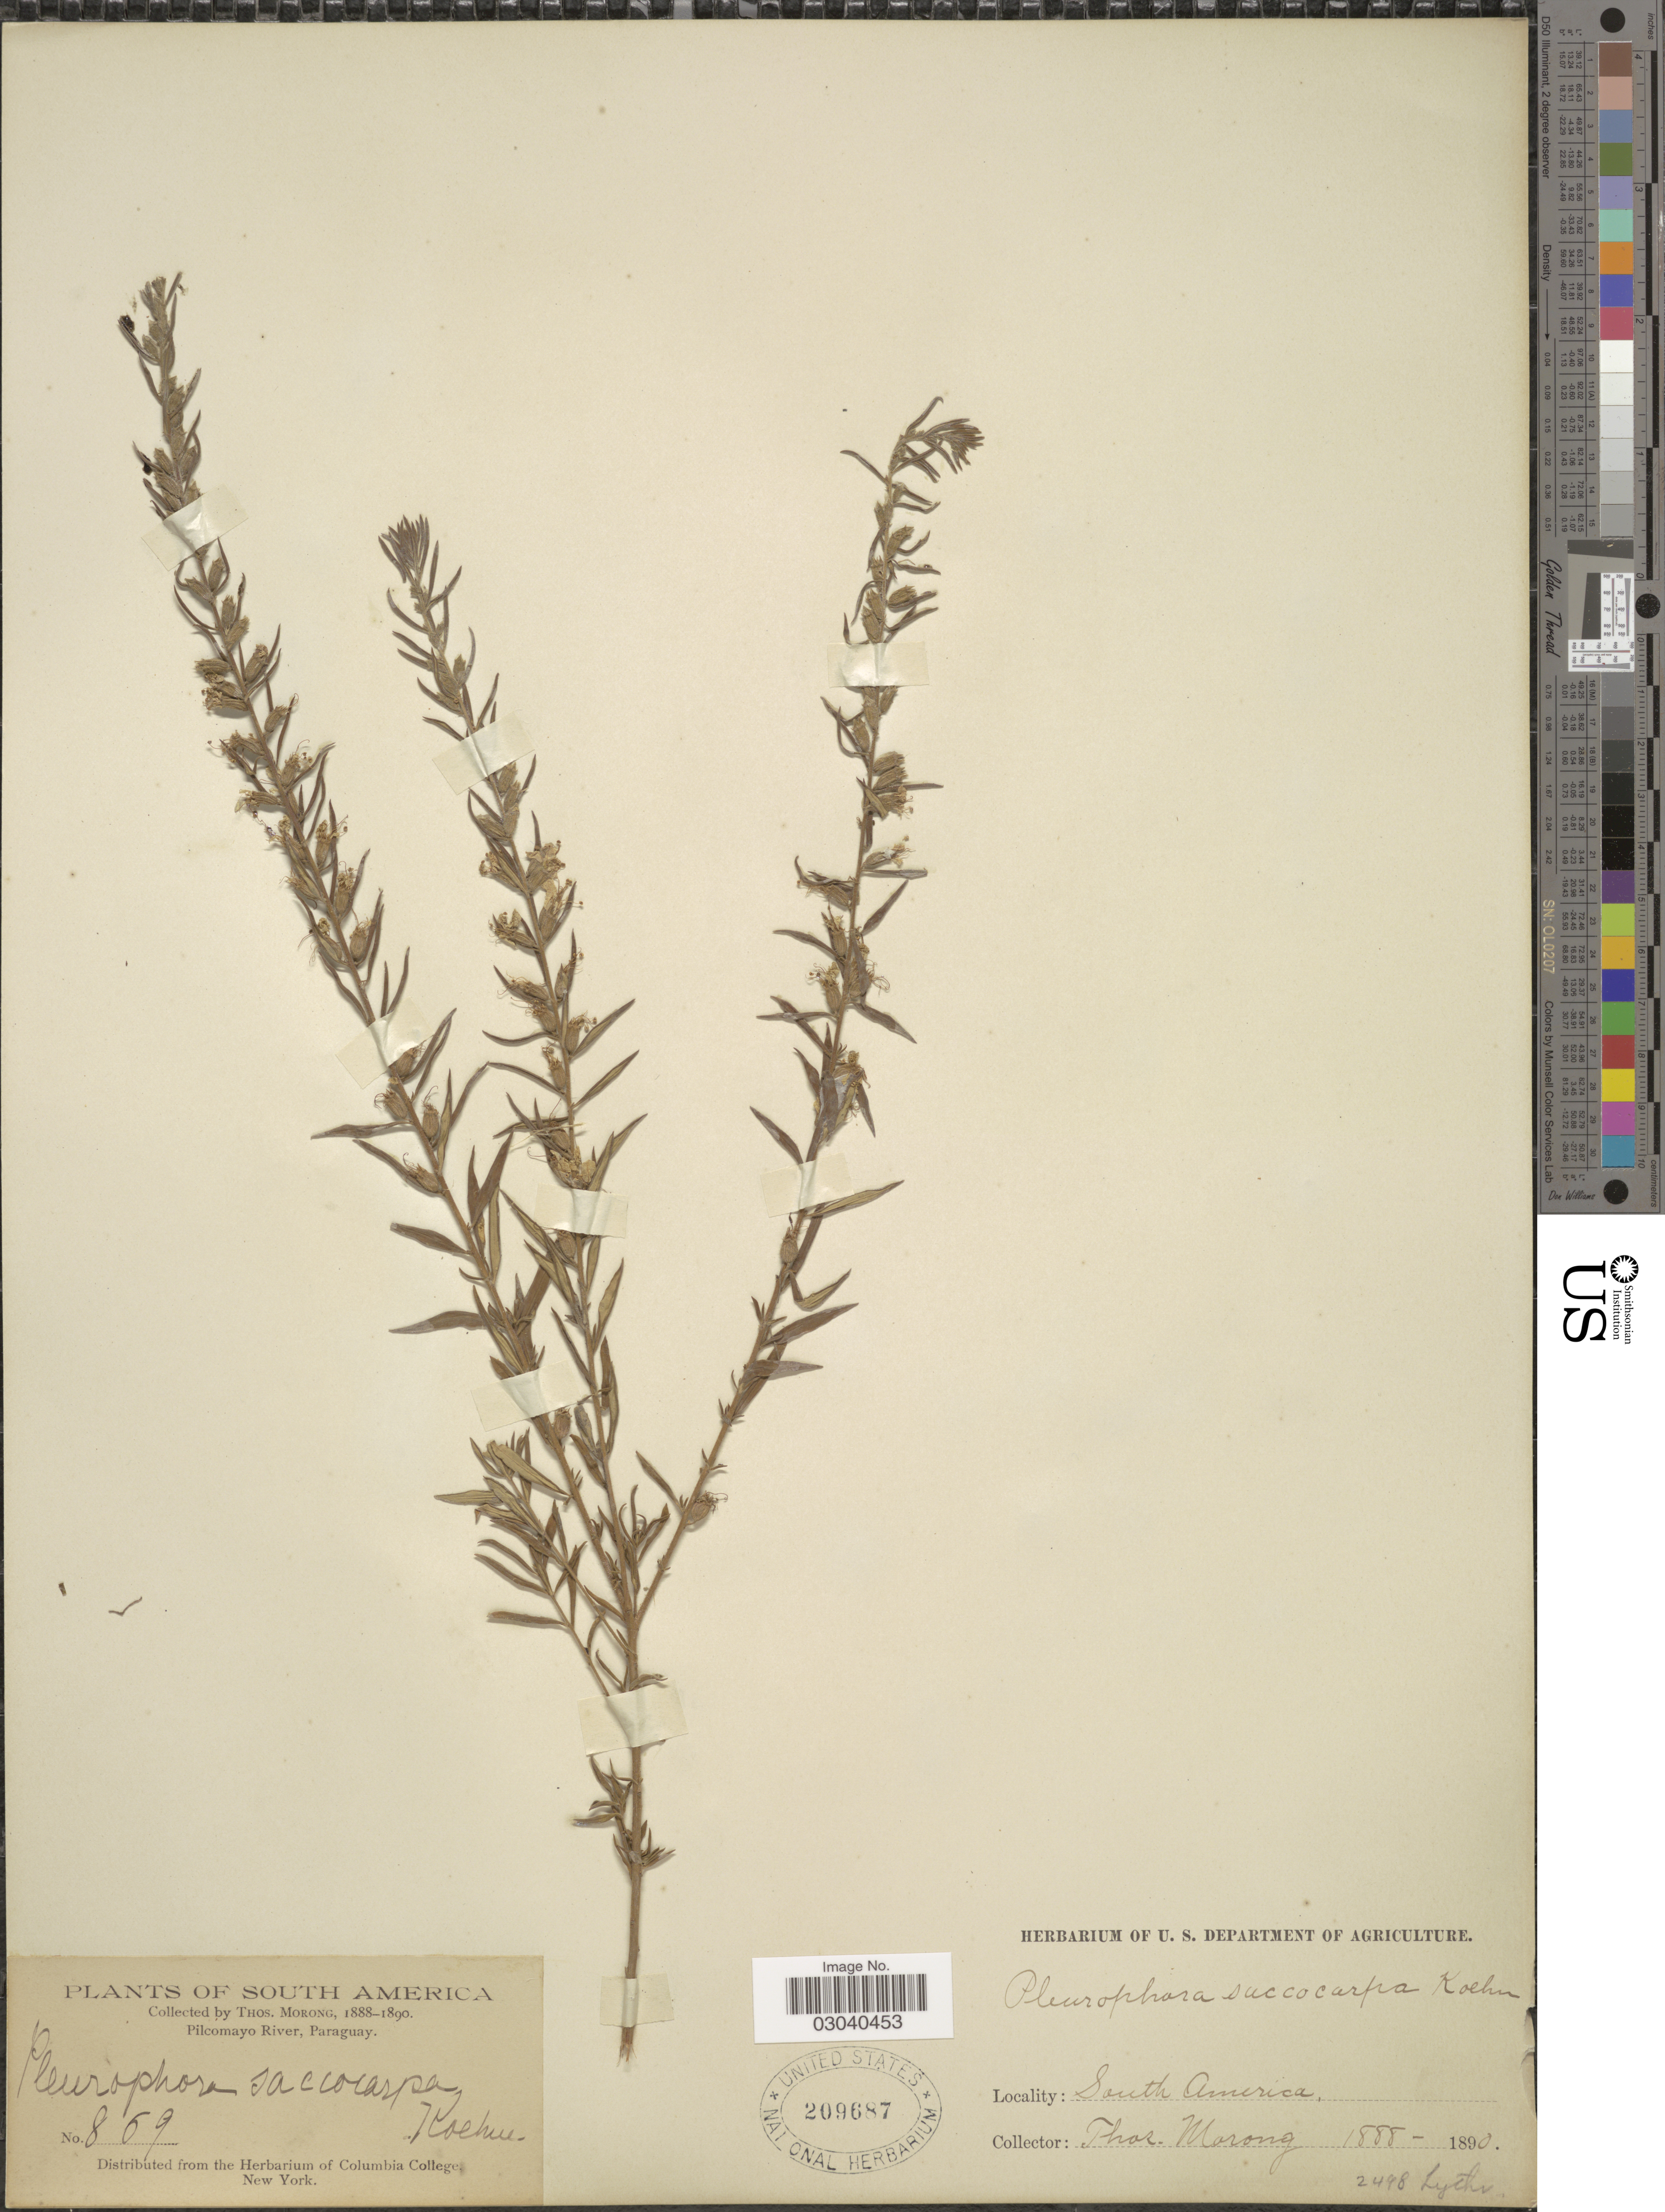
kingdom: Plantae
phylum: Tracheophyta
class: Magnoliopsida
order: Myrtales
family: Lythraceae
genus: Pleurophora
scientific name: Pleurophora saccocarpa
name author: Koehne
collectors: ex herb. T. Morong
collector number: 869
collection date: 1888/1890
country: Paraguay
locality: Pilcomayo River.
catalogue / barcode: US 209687